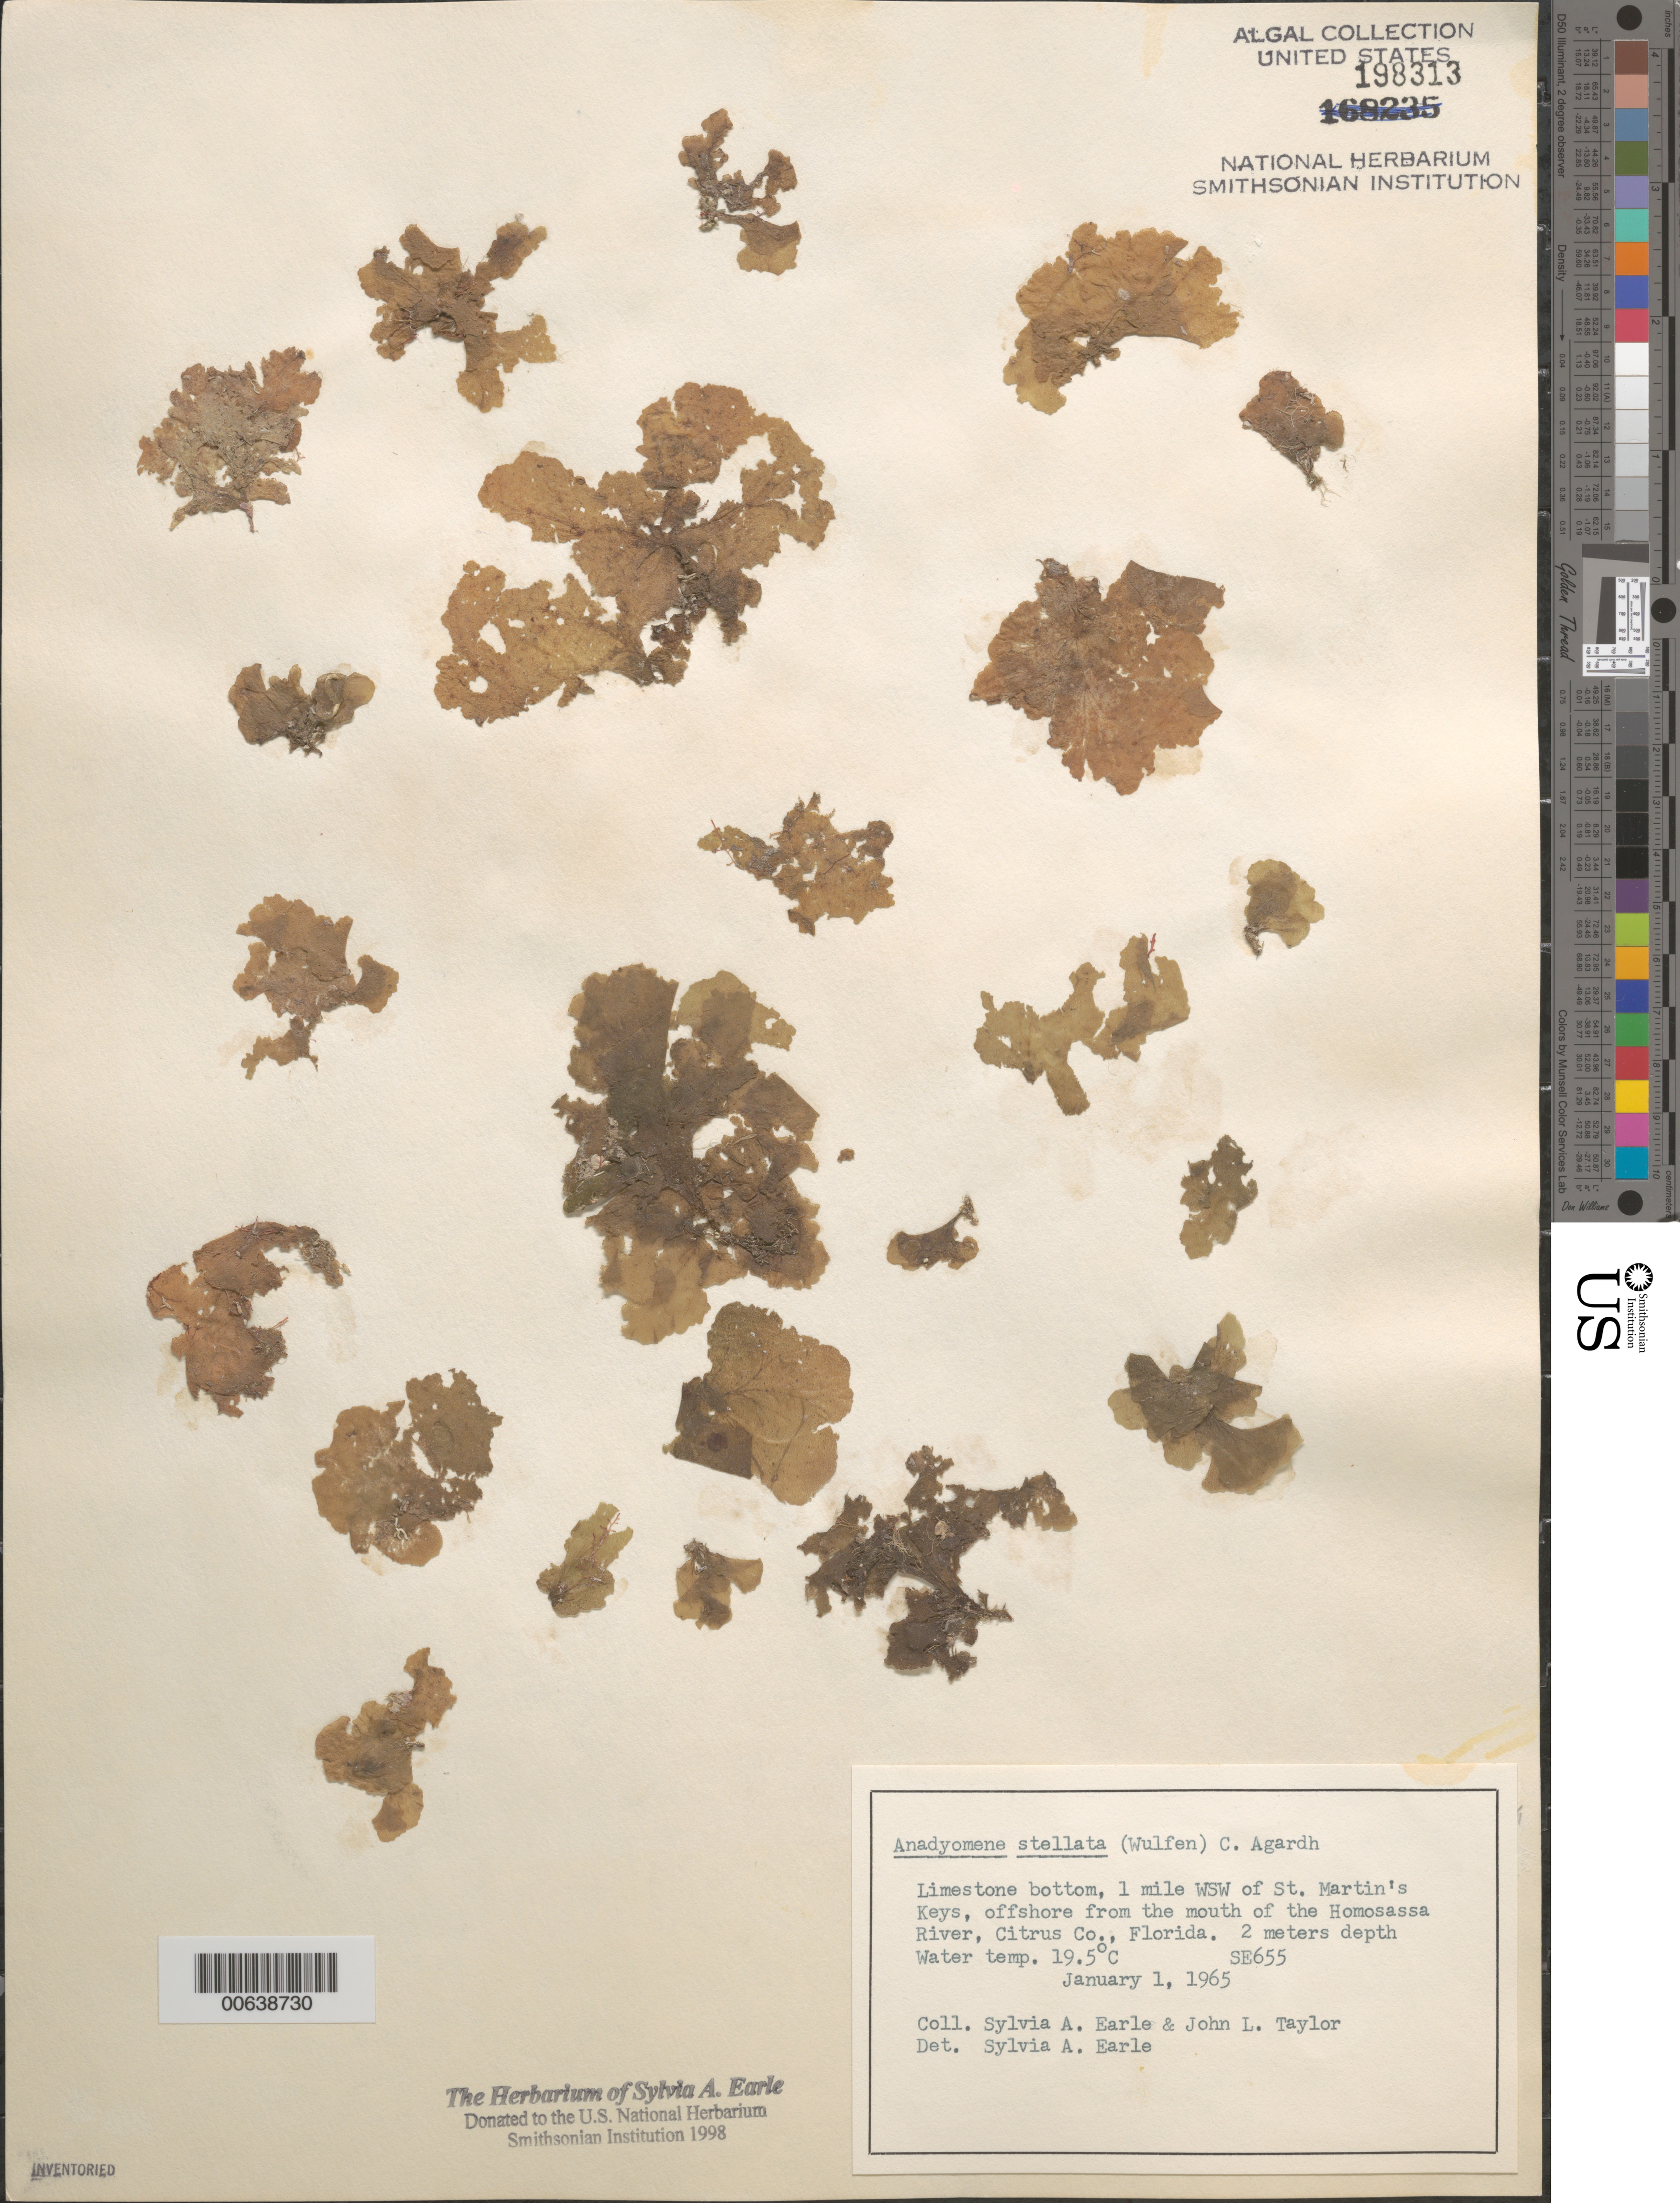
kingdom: Plantae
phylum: Chlorophyta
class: Ulvophyceae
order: Cladophorales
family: Anadyomenaceae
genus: Anadyomene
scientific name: Anadyomene stellata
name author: (Wulfen) C. Agardh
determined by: Earle, S. A.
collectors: S. A. Earle & J. L. Taylor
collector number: SE 655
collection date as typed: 01 Jan 1965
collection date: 1965-01-01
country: United States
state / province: Florida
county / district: Citrus County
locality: Off Homosassa River mouth, 1 mile west southwest of St. Martins Keys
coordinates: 28 47.2'N, 82 45.3'W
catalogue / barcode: US 198313